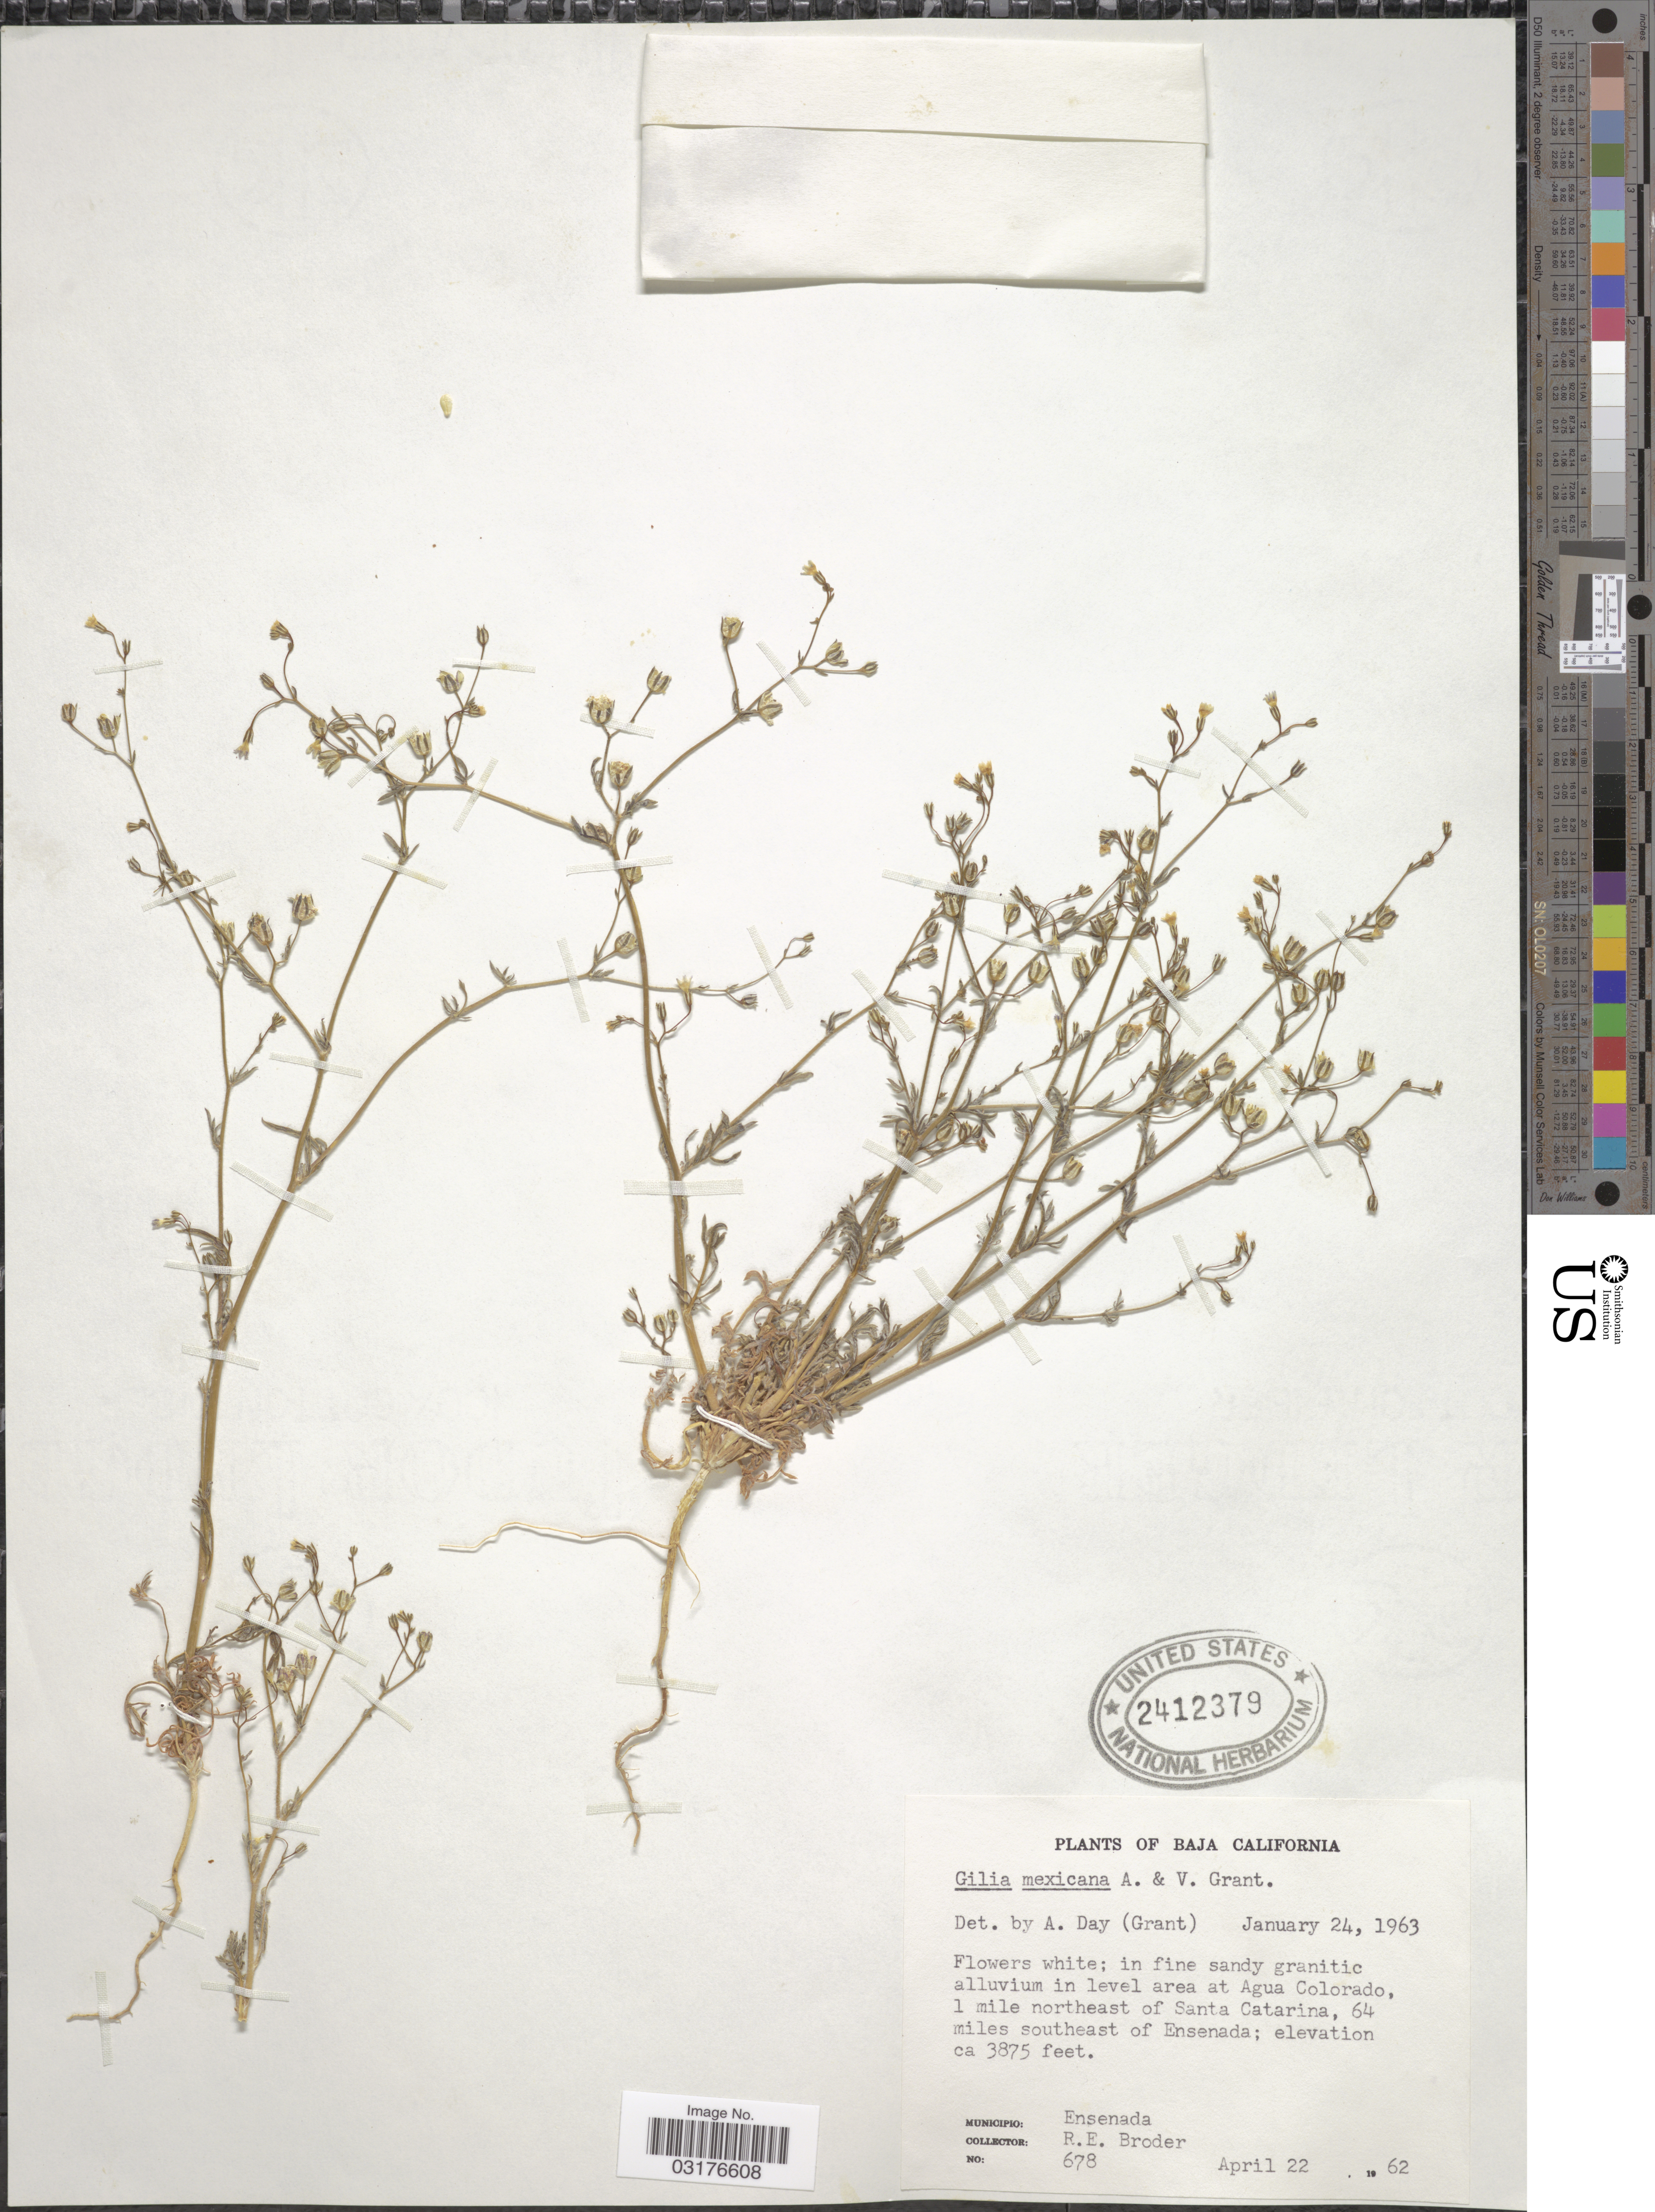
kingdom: Plantae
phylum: Tracheophyta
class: Magnoliopsida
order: Ericales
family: Polemoniaceae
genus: Gilia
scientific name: Gilia mexicana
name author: A.D. Grant & V.E. Grant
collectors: R. Broder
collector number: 678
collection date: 1962-04-22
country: Mexico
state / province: Baja California Norte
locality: In level area Agua Colorado, 1 mile northeast of Santa Catarina, 64 miles southeast of Ensenada. Municipio: Ensenada.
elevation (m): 1181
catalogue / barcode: US 2412379